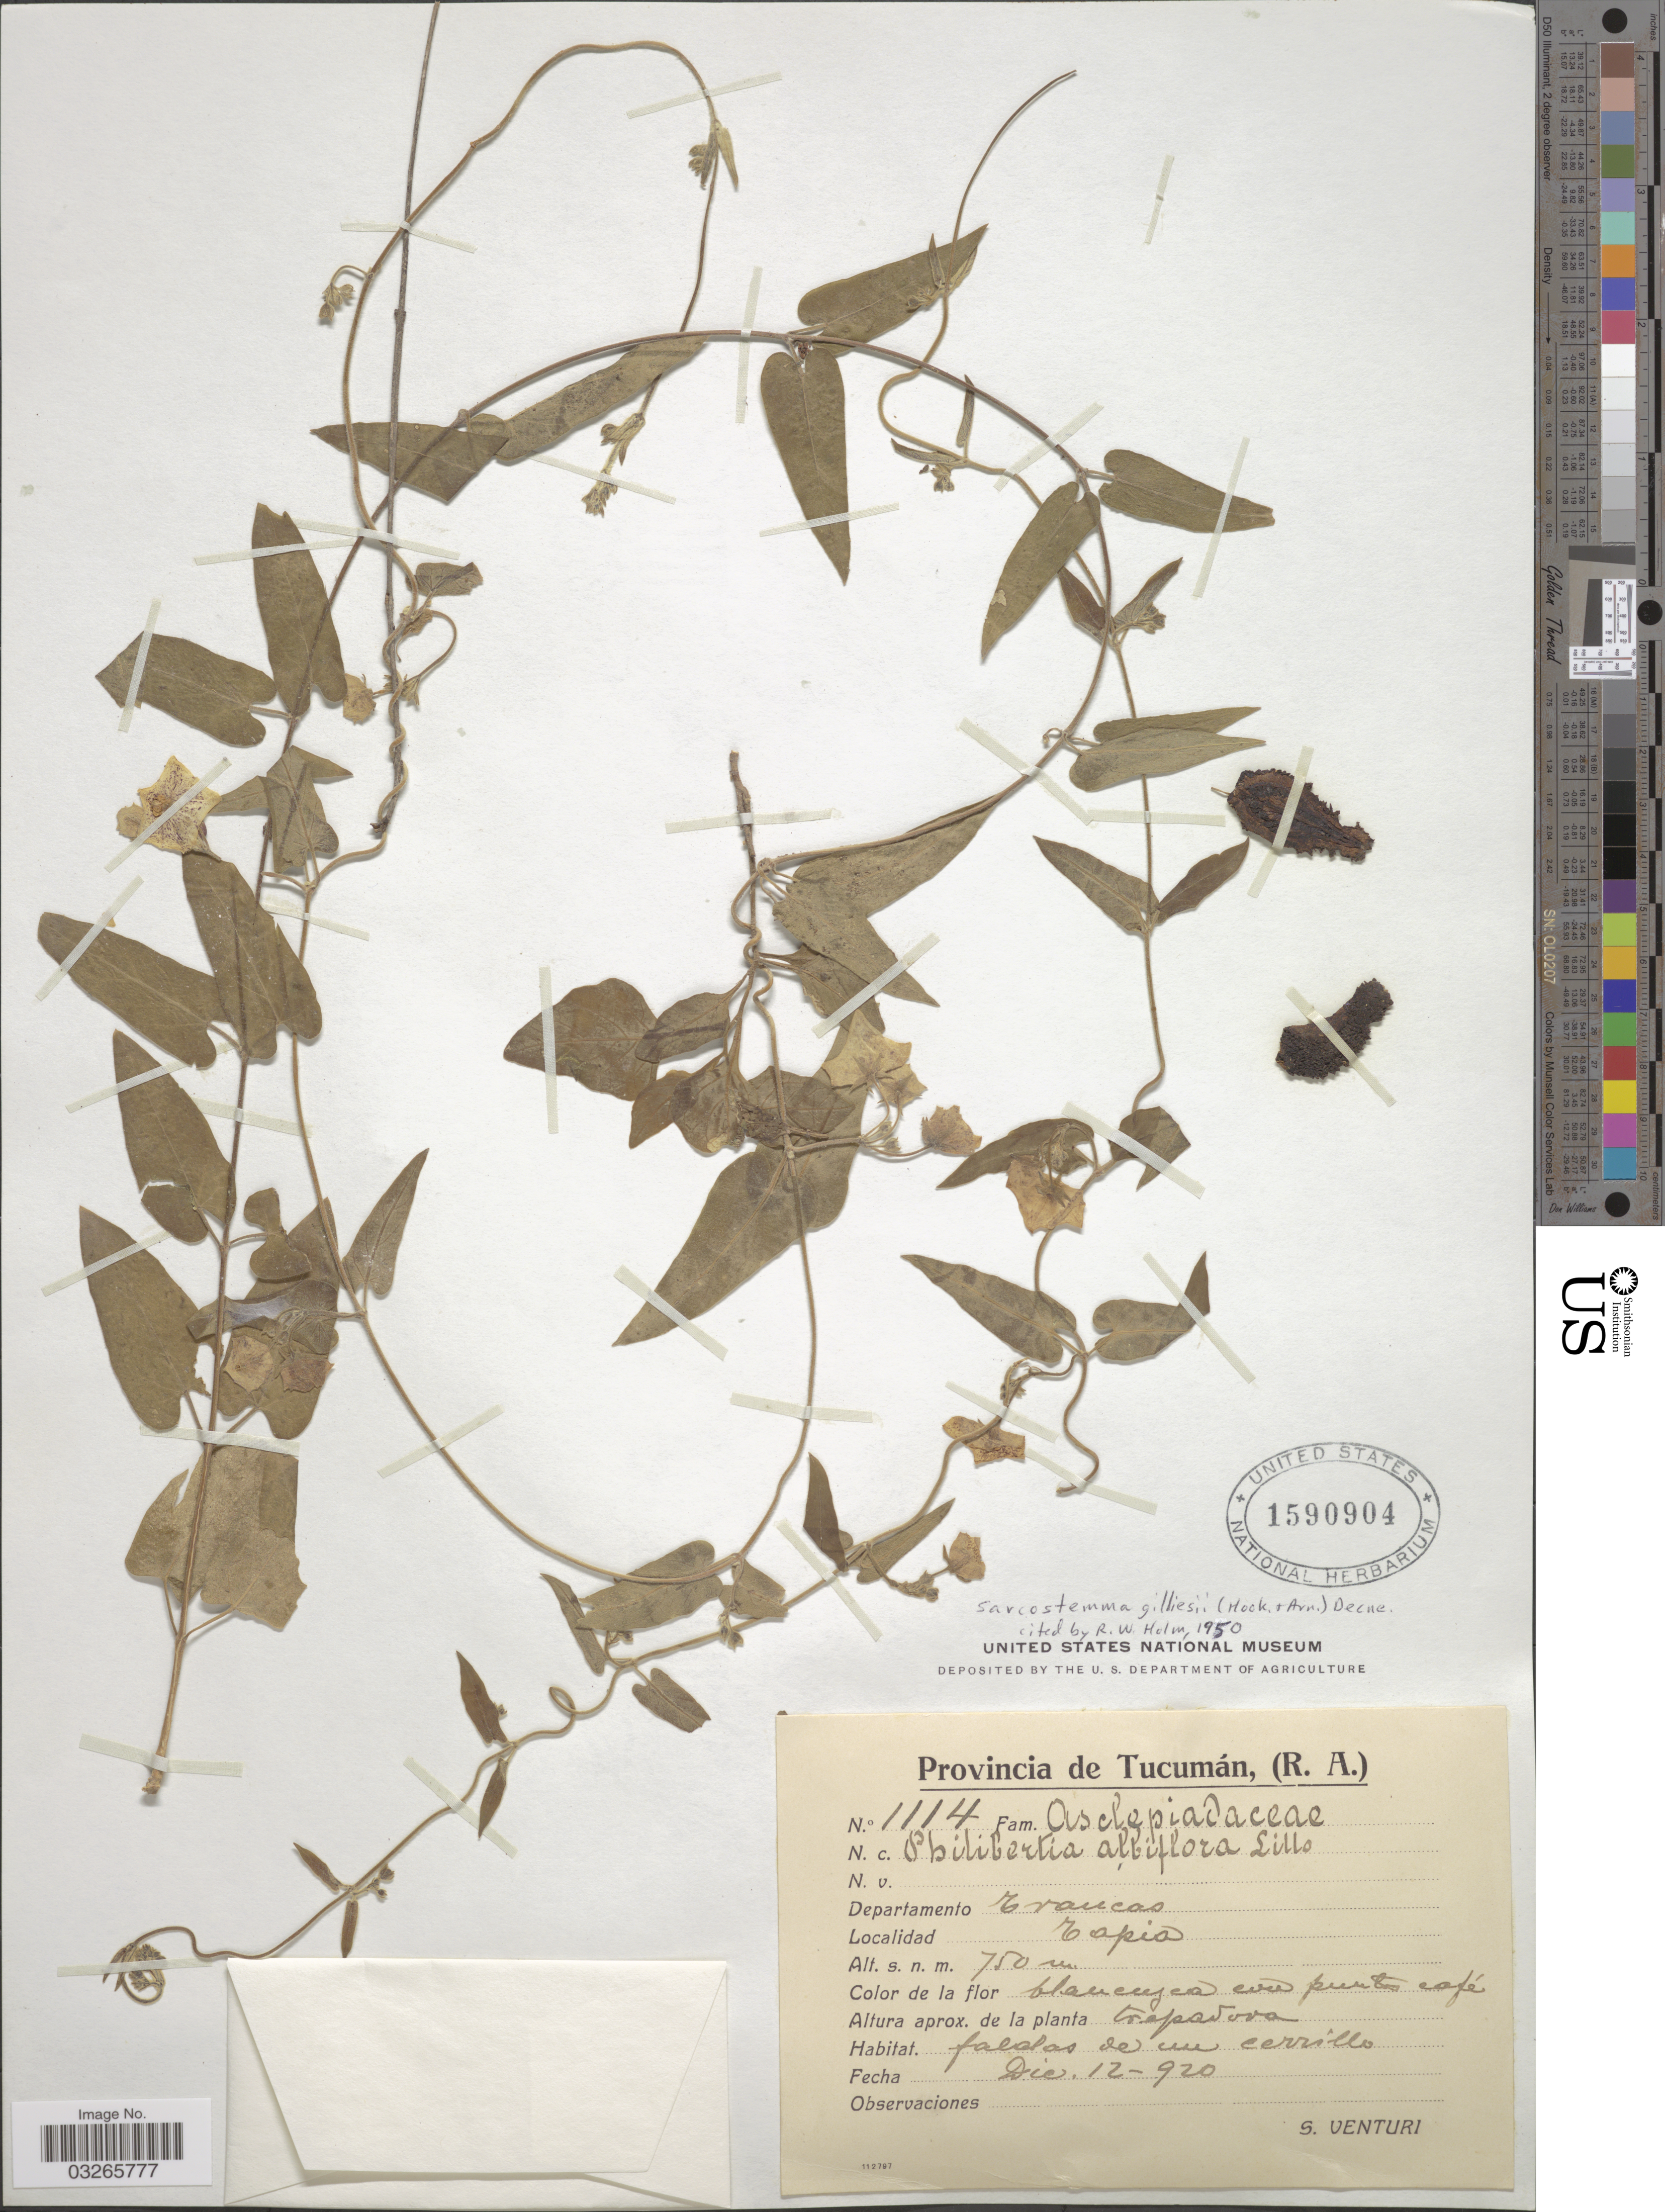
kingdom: Plantae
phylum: Tracheophyta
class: Magnoliopsida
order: Gentianales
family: Apocynaceae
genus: Sarcostemma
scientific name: Sarcostemma gilliesii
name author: (Hook. & Arn.) Decne.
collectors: S. Venturi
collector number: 1114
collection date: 1920-12-12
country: Argentina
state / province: Tucuman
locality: Departamento Trancas. Tapia.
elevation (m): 750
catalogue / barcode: US 1590904